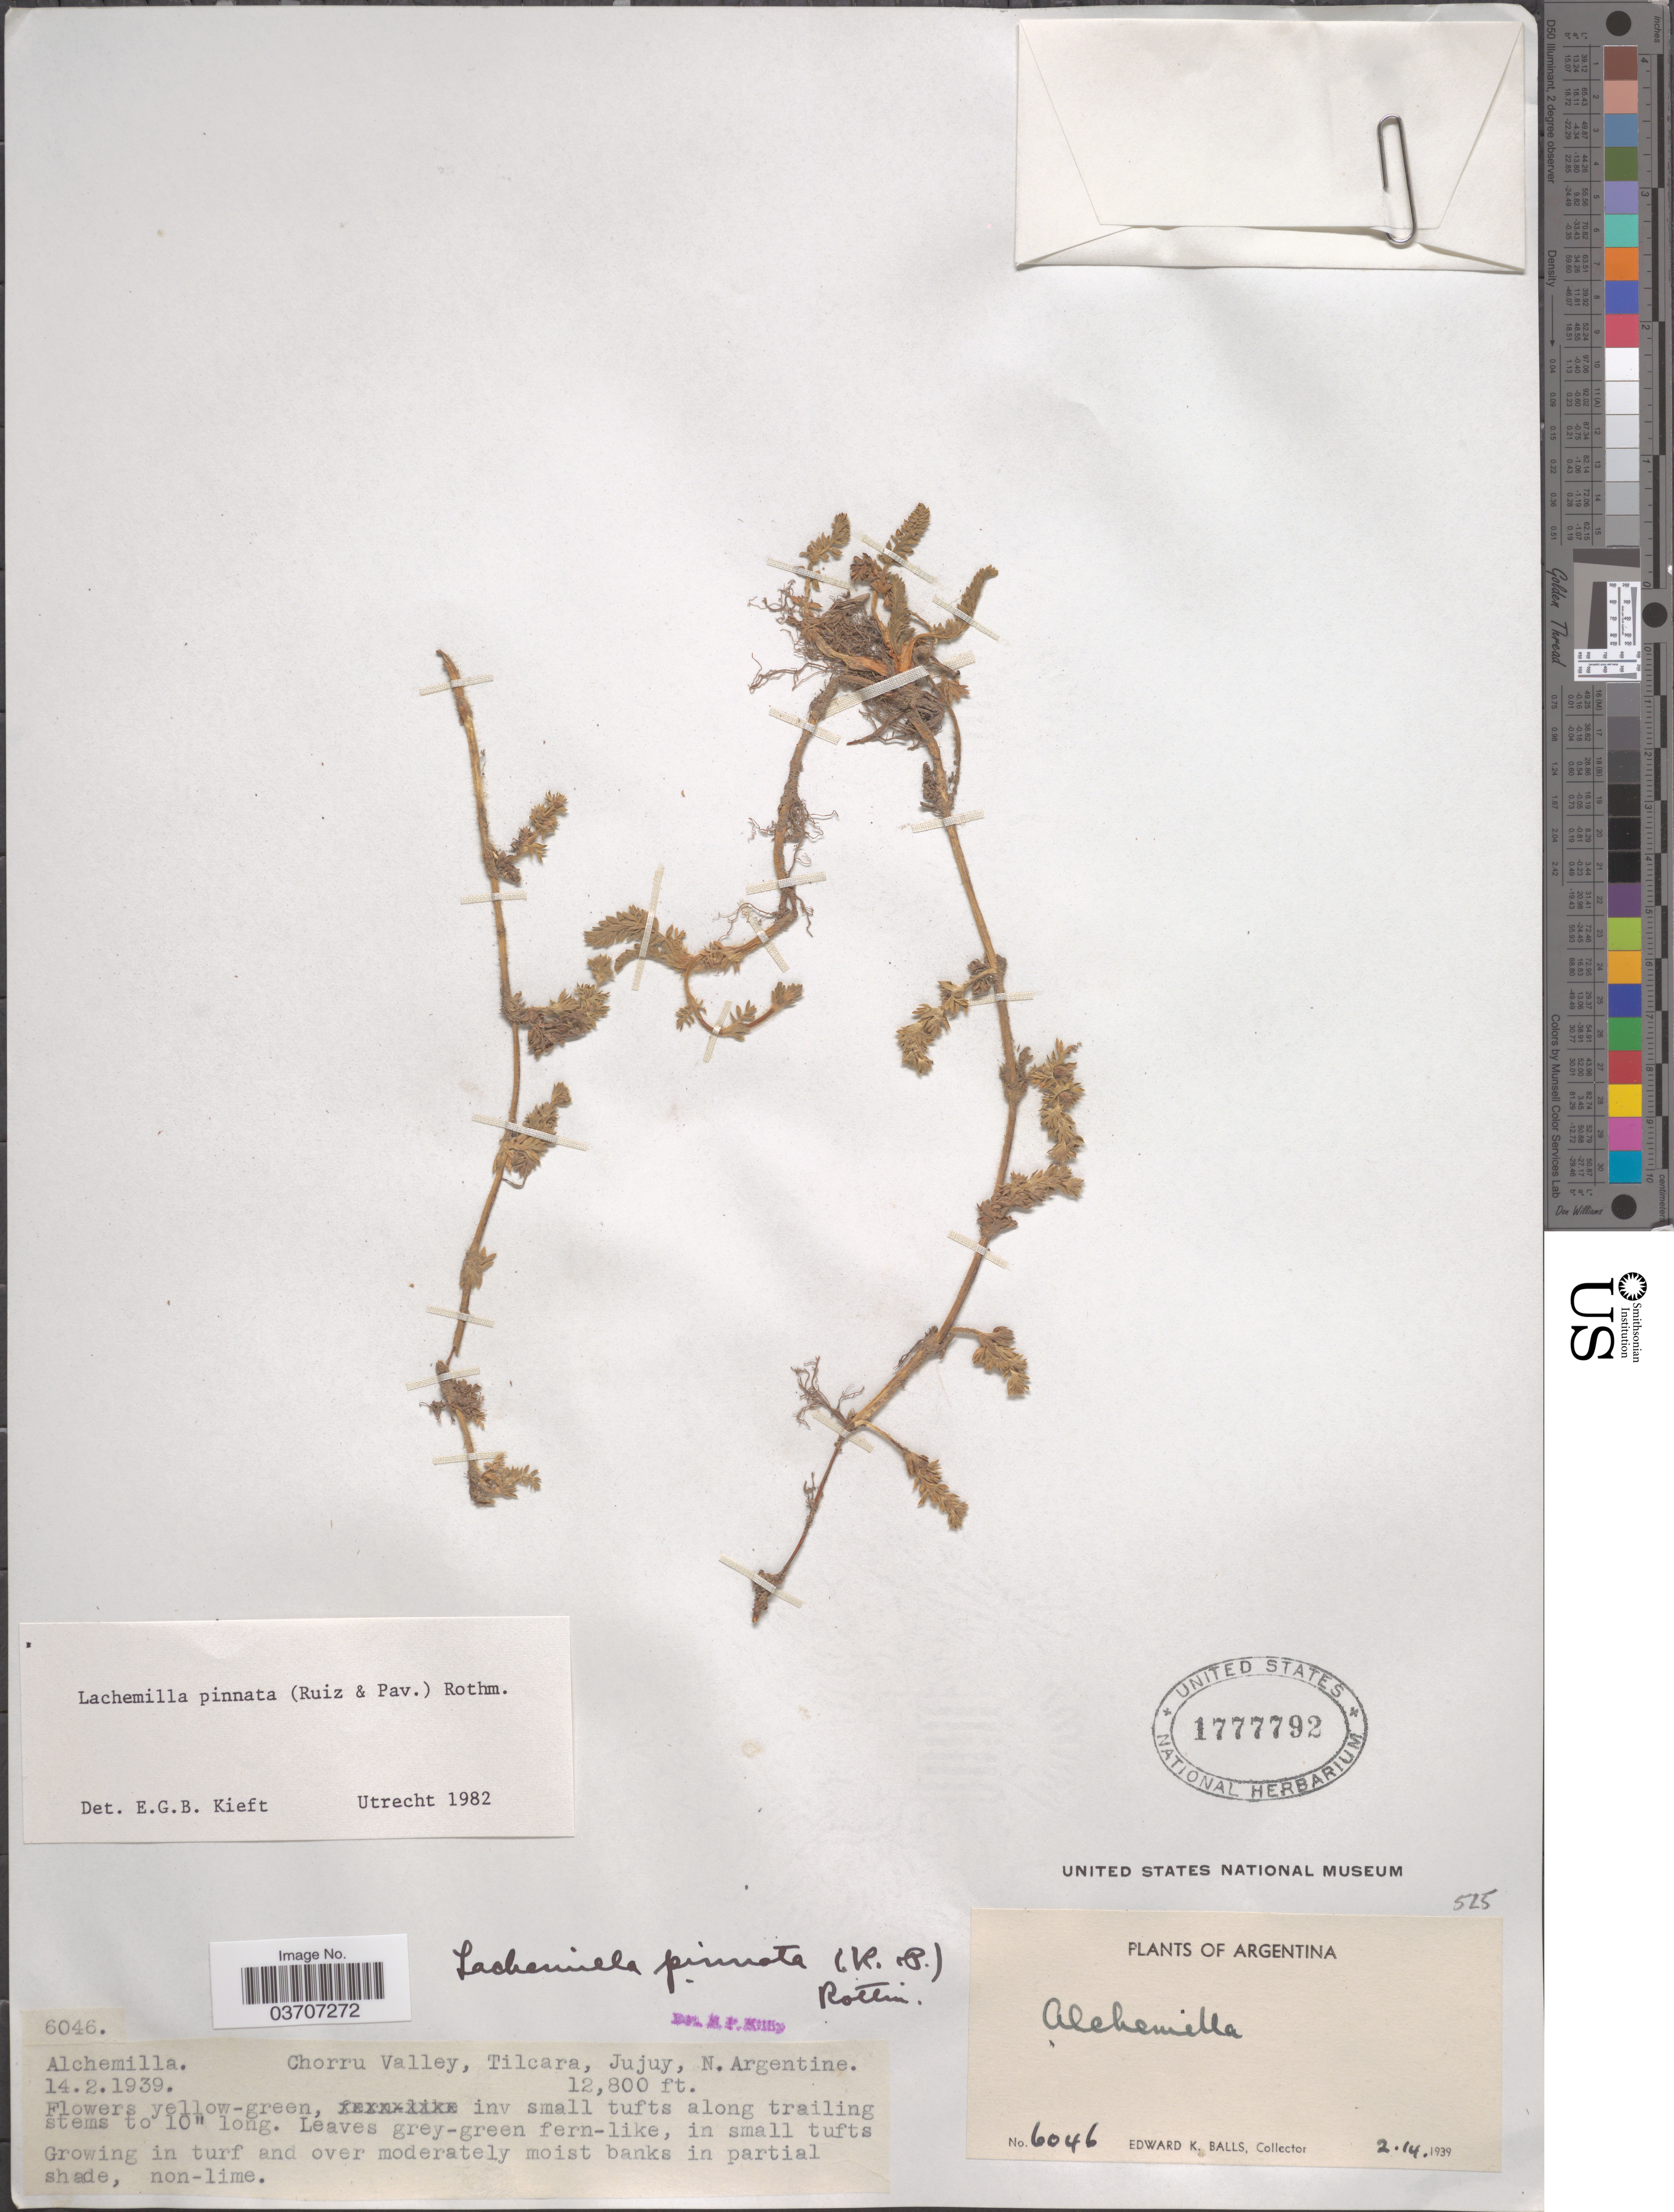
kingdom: Plantae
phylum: Tracheophyta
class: Magnoliopsida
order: Rosales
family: Rosaceae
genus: Lachemilla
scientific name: Lachemilla pinnata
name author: (Ruiz & Pav.) Rothm.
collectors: E. K. Balls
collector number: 6046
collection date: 1939-02-14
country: Argentina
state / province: Jujuy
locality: Chorru Valley, Tilcara, N. Argentina.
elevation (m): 3901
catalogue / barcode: US 1777792